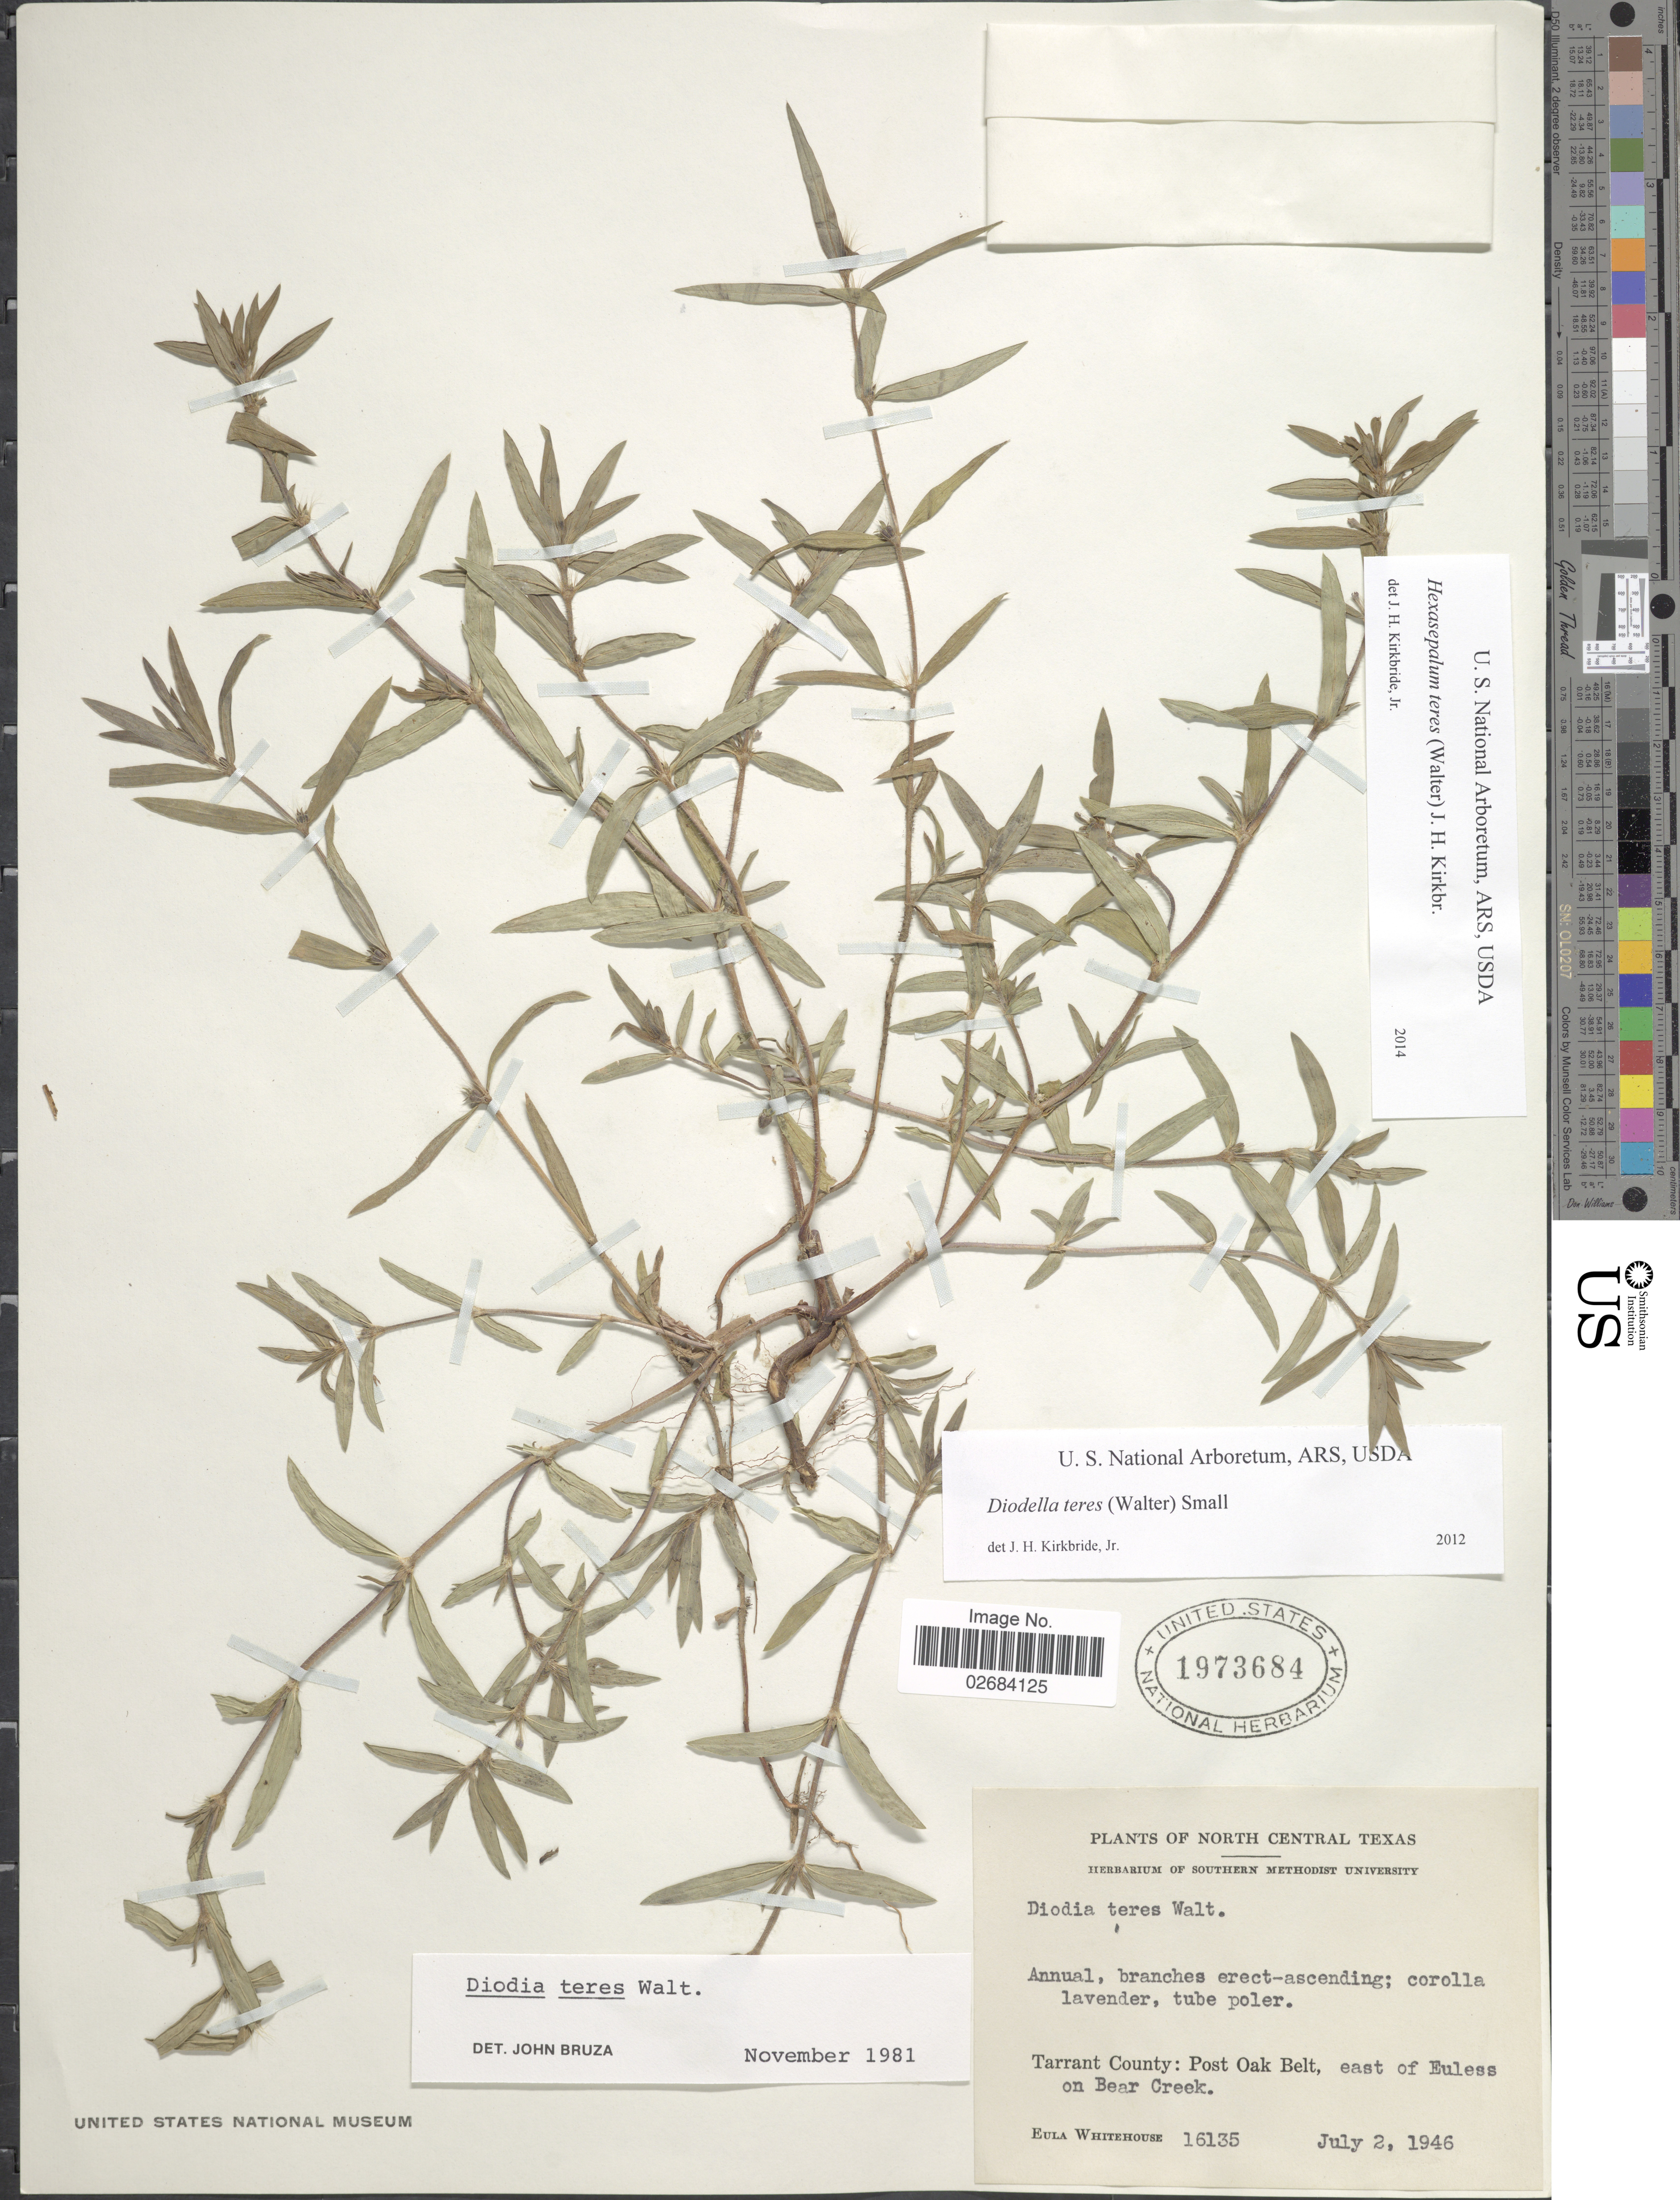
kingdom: Plantae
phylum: Tracheophyta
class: Magnoliopsida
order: Gentianales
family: Rubiaceae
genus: Diodia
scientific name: Diodia teres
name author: Walter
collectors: E. Whitehouse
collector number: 16135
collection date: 1946-07-02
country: United States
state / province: Texas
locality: North Central Texas, Tarrant County: Post Oak Belt, east of Euless on Bear Creek.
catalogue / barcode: US 1973684